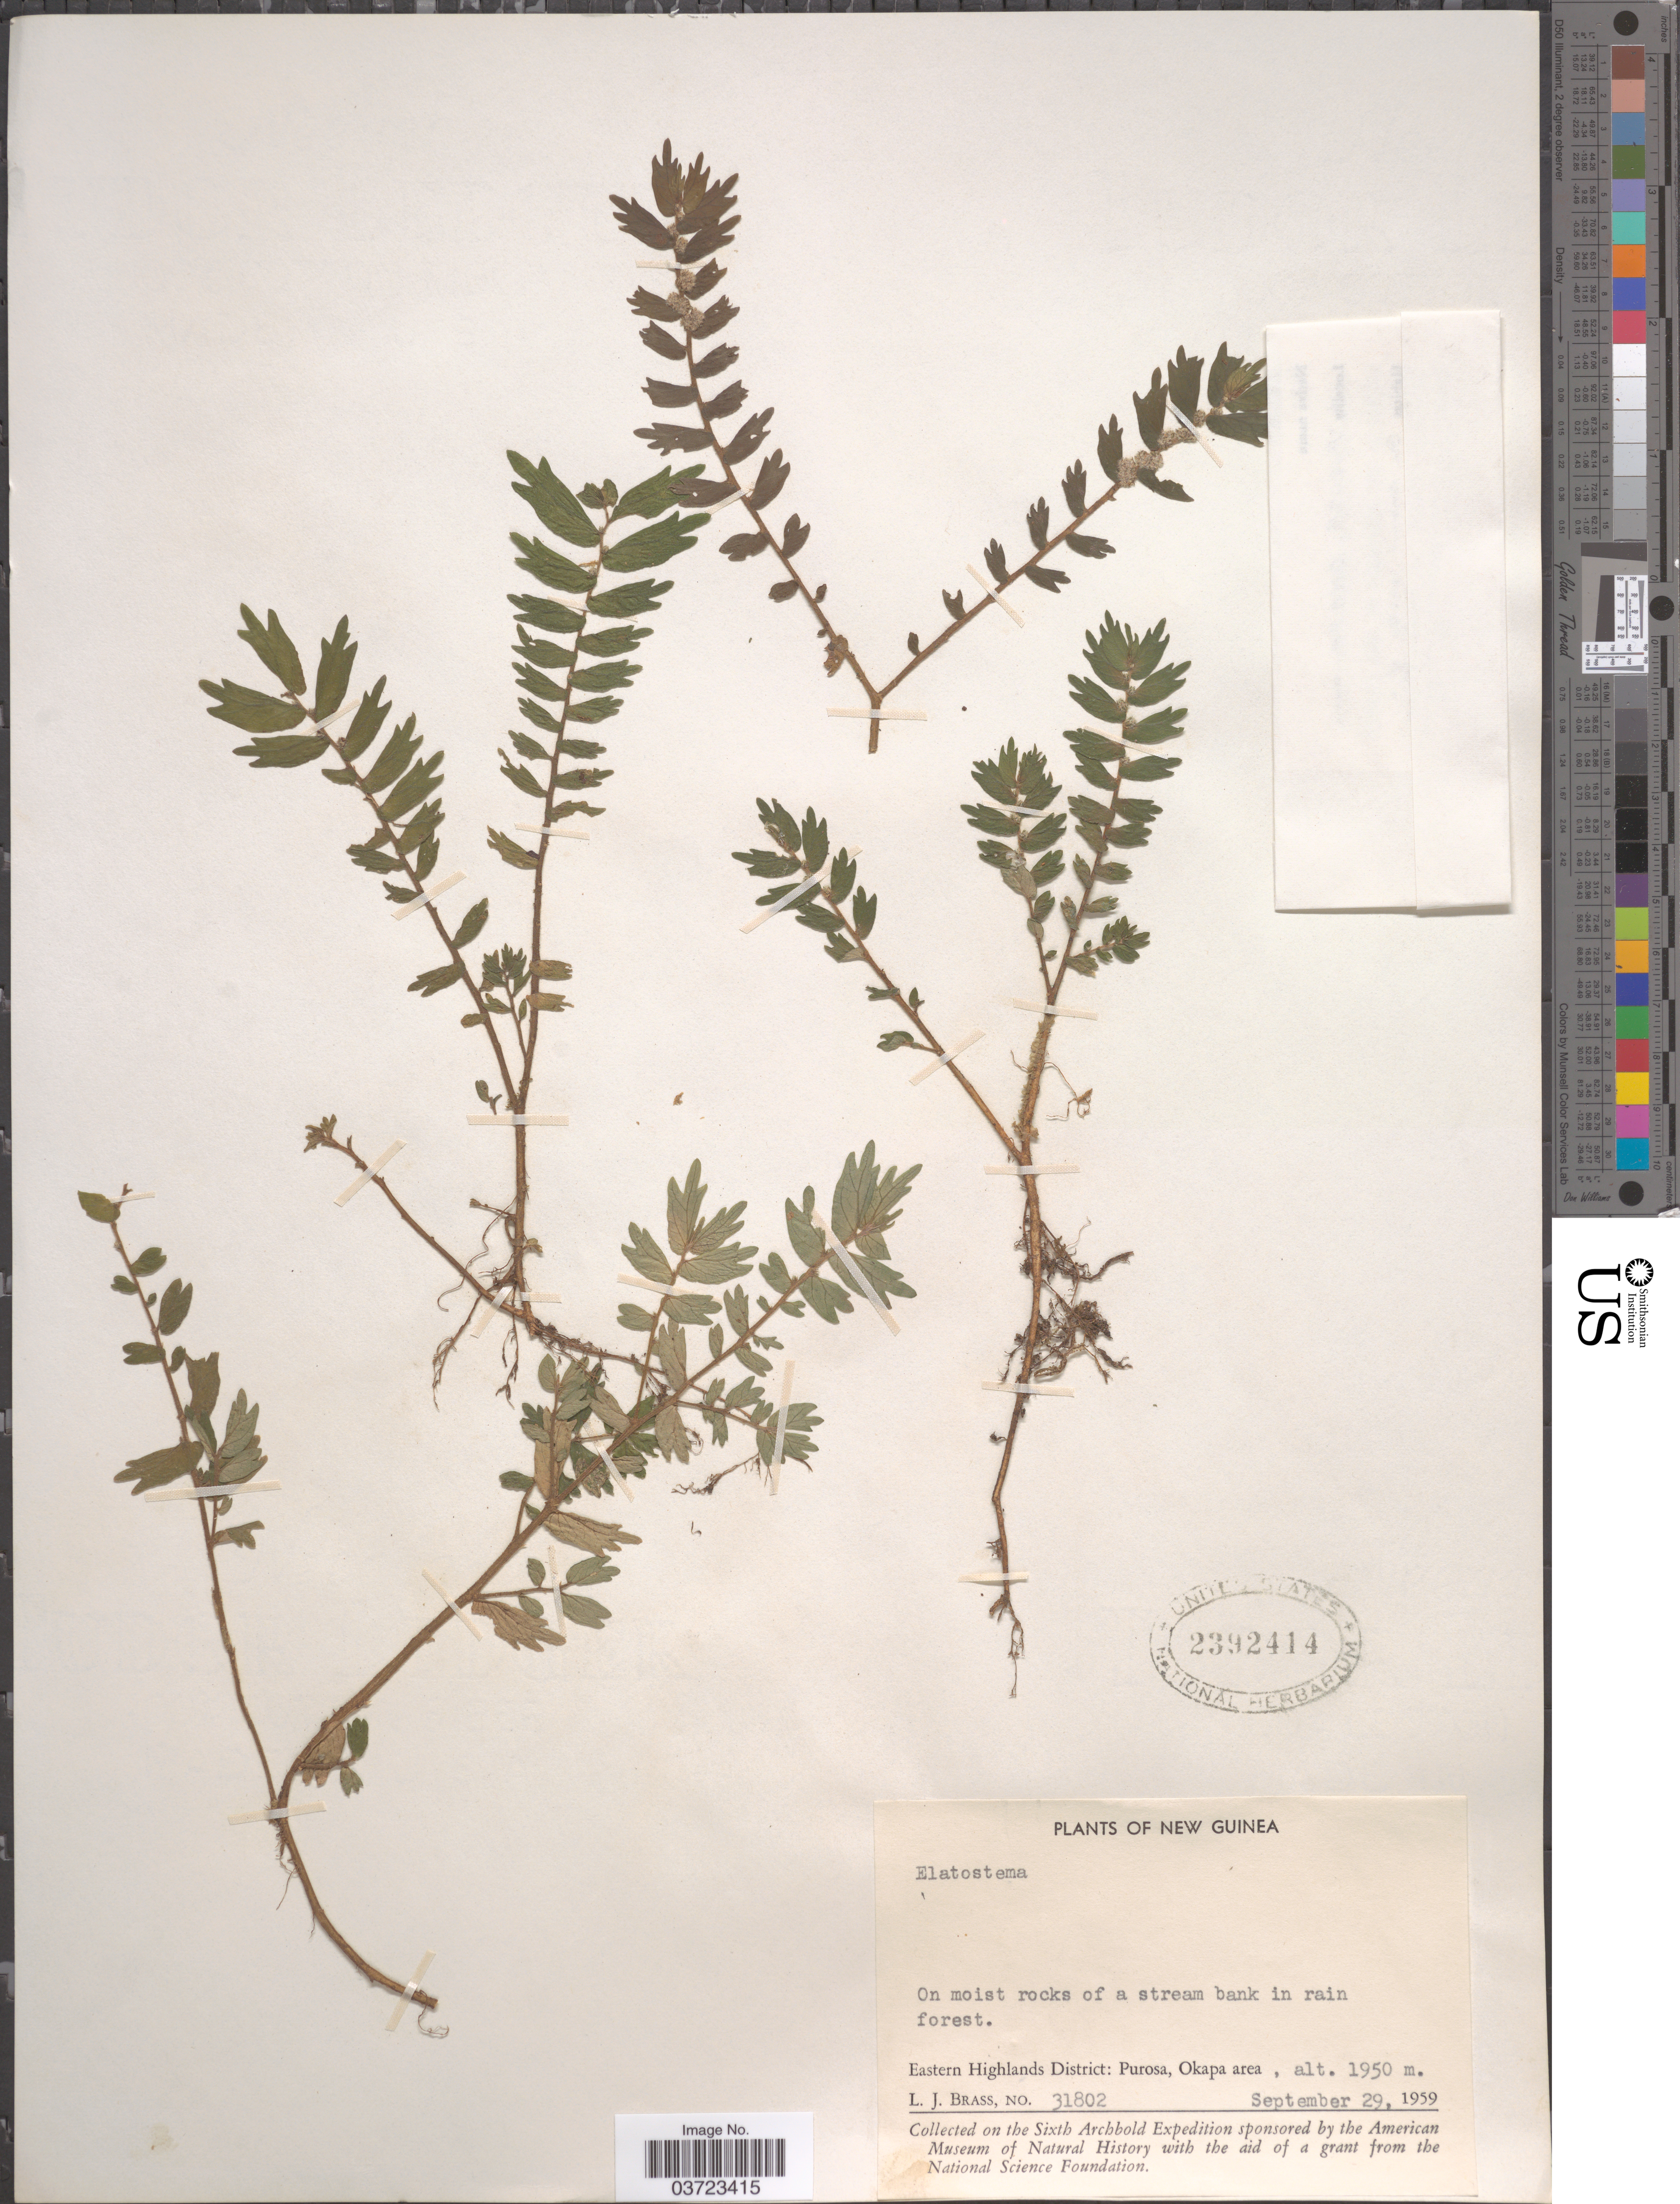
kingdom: Plantae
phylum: Tracheophyta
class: Magnoliopsida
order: Rosales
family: Urticaceae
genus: Elatostema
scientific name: Elatostema sp.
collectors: L. J. Brass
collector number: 31802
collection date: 1959-09-29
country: Papua New Guinea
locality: New Guinea. Eastern Highlands District: Purosa, Okapa area.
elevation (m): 1950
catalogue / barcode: US 2392414